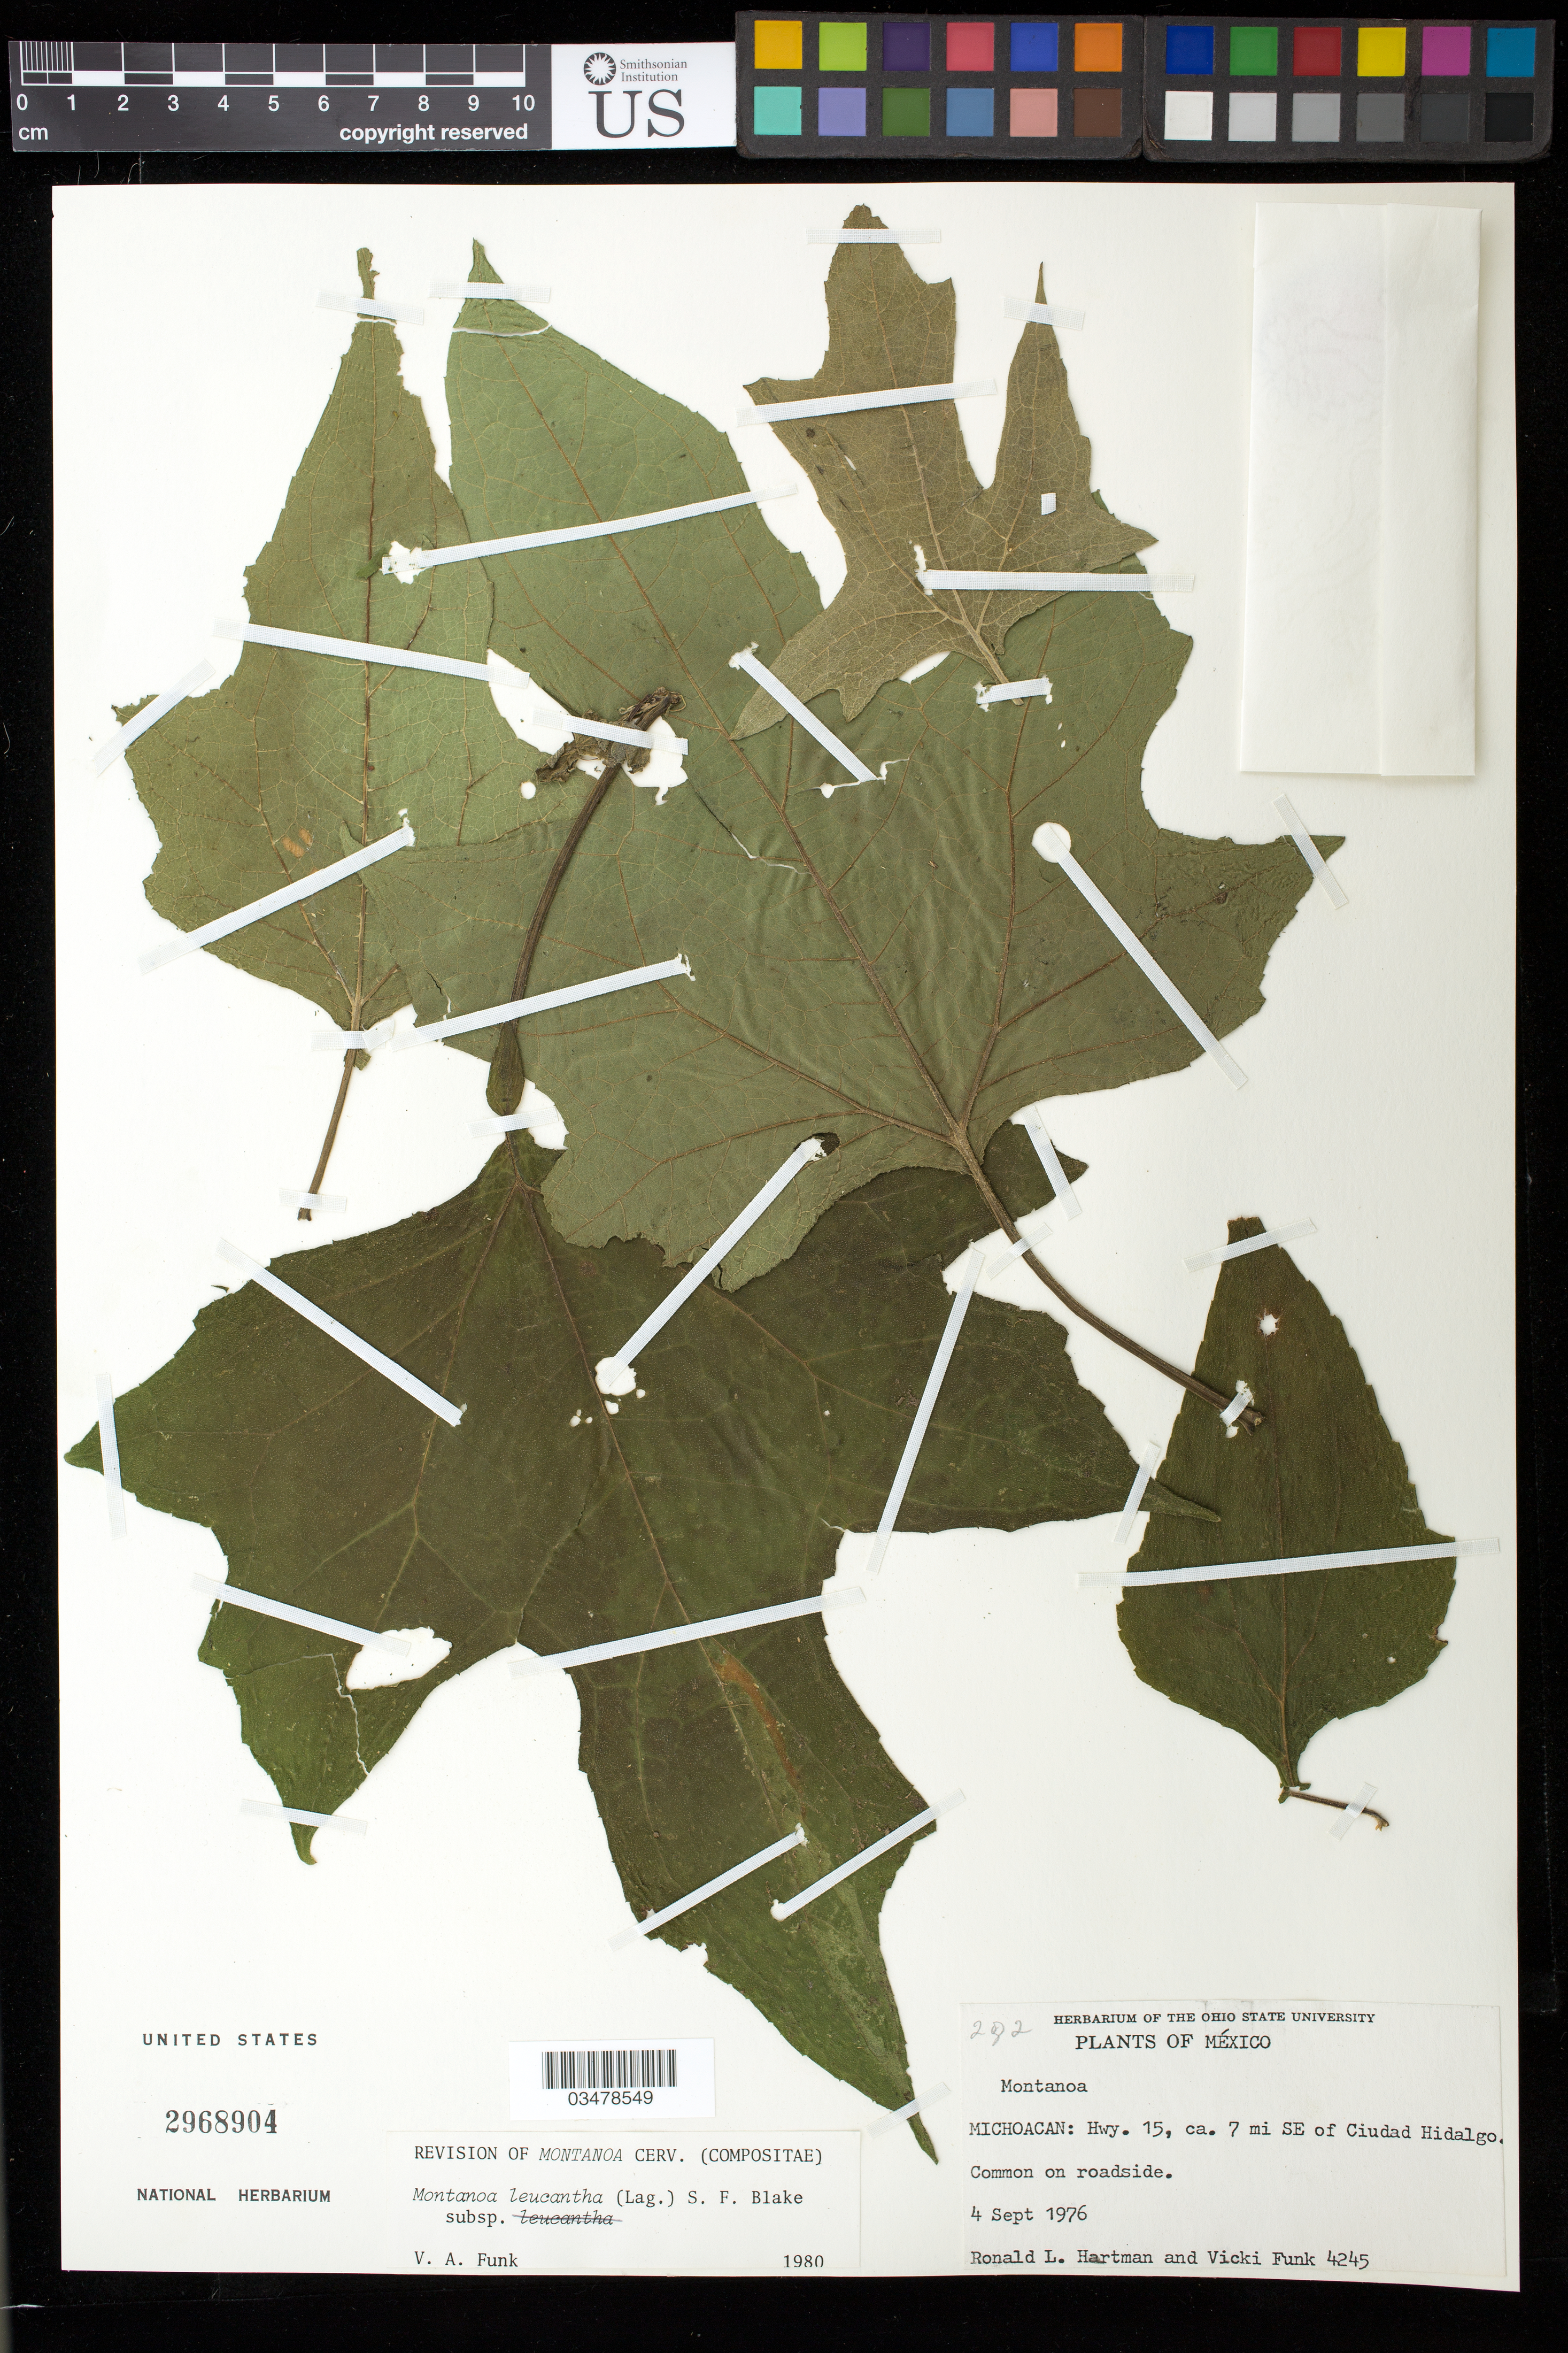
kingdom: Plantae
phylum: Tracheophyta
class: Magnoliopsida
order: Asterales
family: Asteraceae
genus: Montanoa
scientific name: Montanoa leucantha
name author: (Lag.) S.F. Blake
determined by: Funk, Vicki A., (BOT), Smithsonian Institution - National Museum of Natural History (UNITED STATES)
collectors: R. Hartman & V. Funk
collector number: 4245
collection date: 1976-09-04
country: Mexico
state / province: Michoacan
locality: Hwy 15, ca 7 mi SE of Ciudad Hidalgo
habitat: Common on roadside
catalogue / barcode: US 2968904